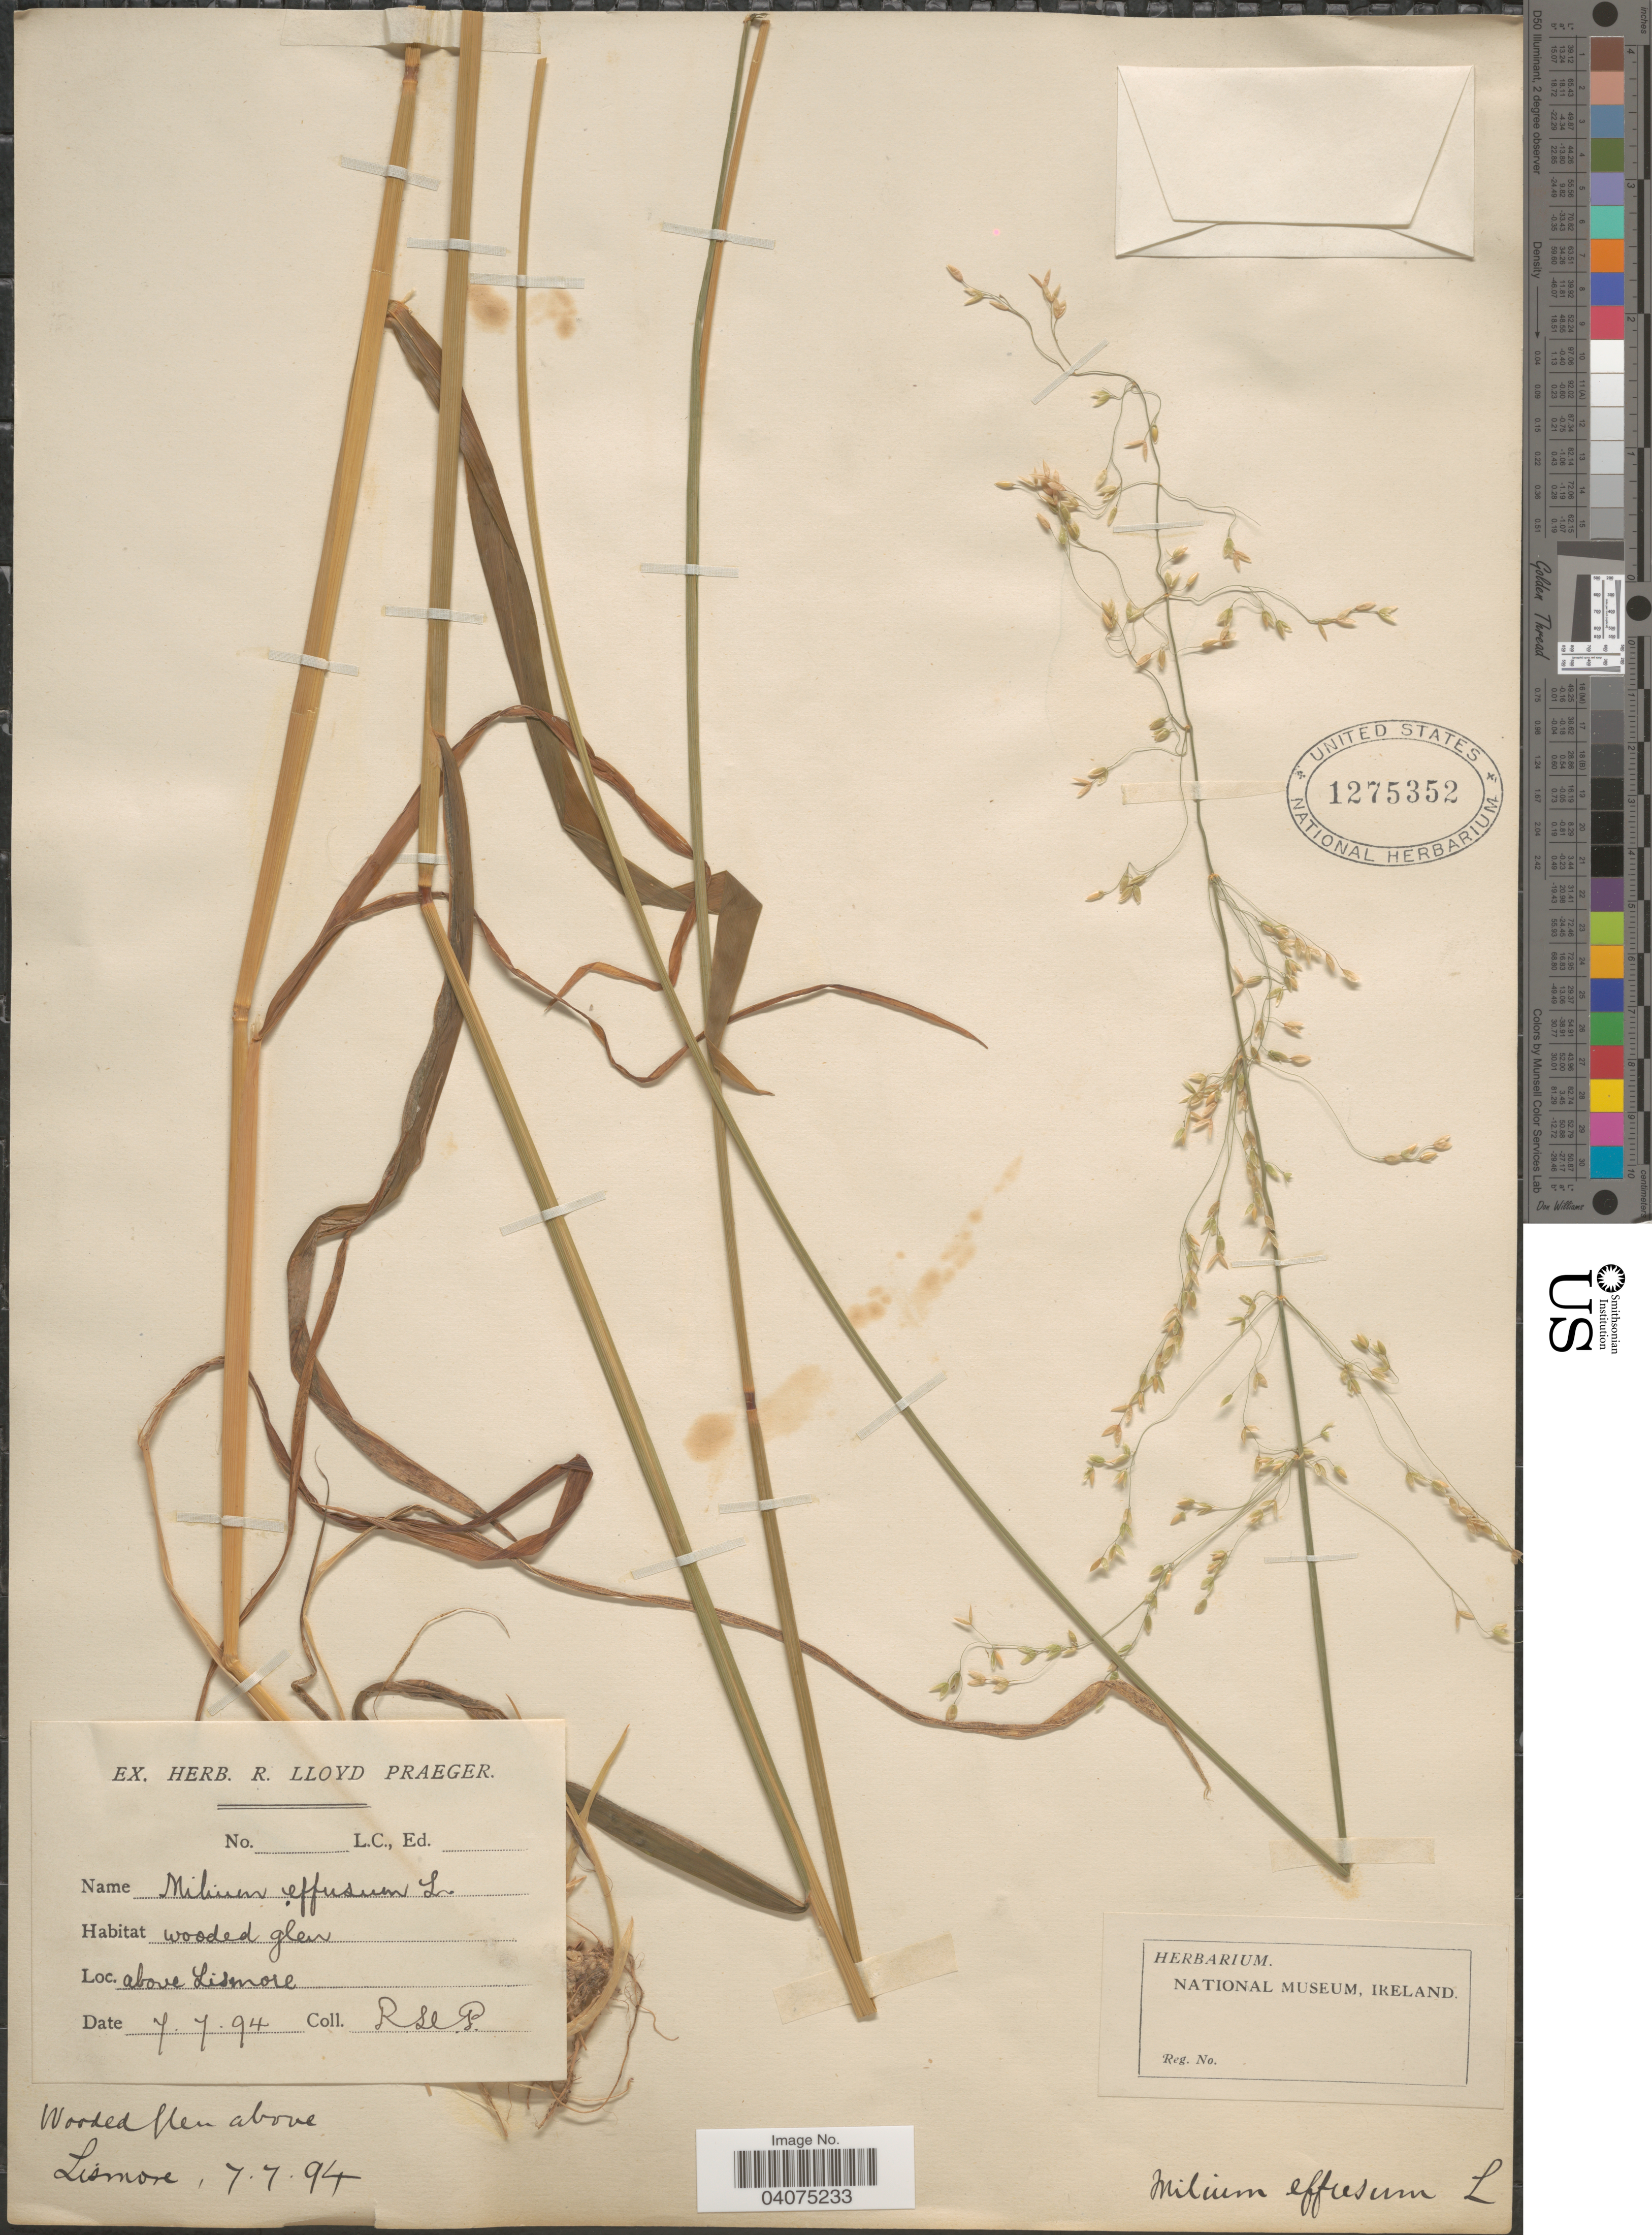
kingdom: Plantae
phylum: Tracheophyta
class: Liliopsida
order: Poales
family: Poaceae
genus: Milium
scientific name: Milium effusum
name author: L.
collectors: R. Praeger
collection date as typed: Transcribed d/m/y: 7/7/94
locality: Wooded glen above Lismore.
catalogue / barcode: US 1275352